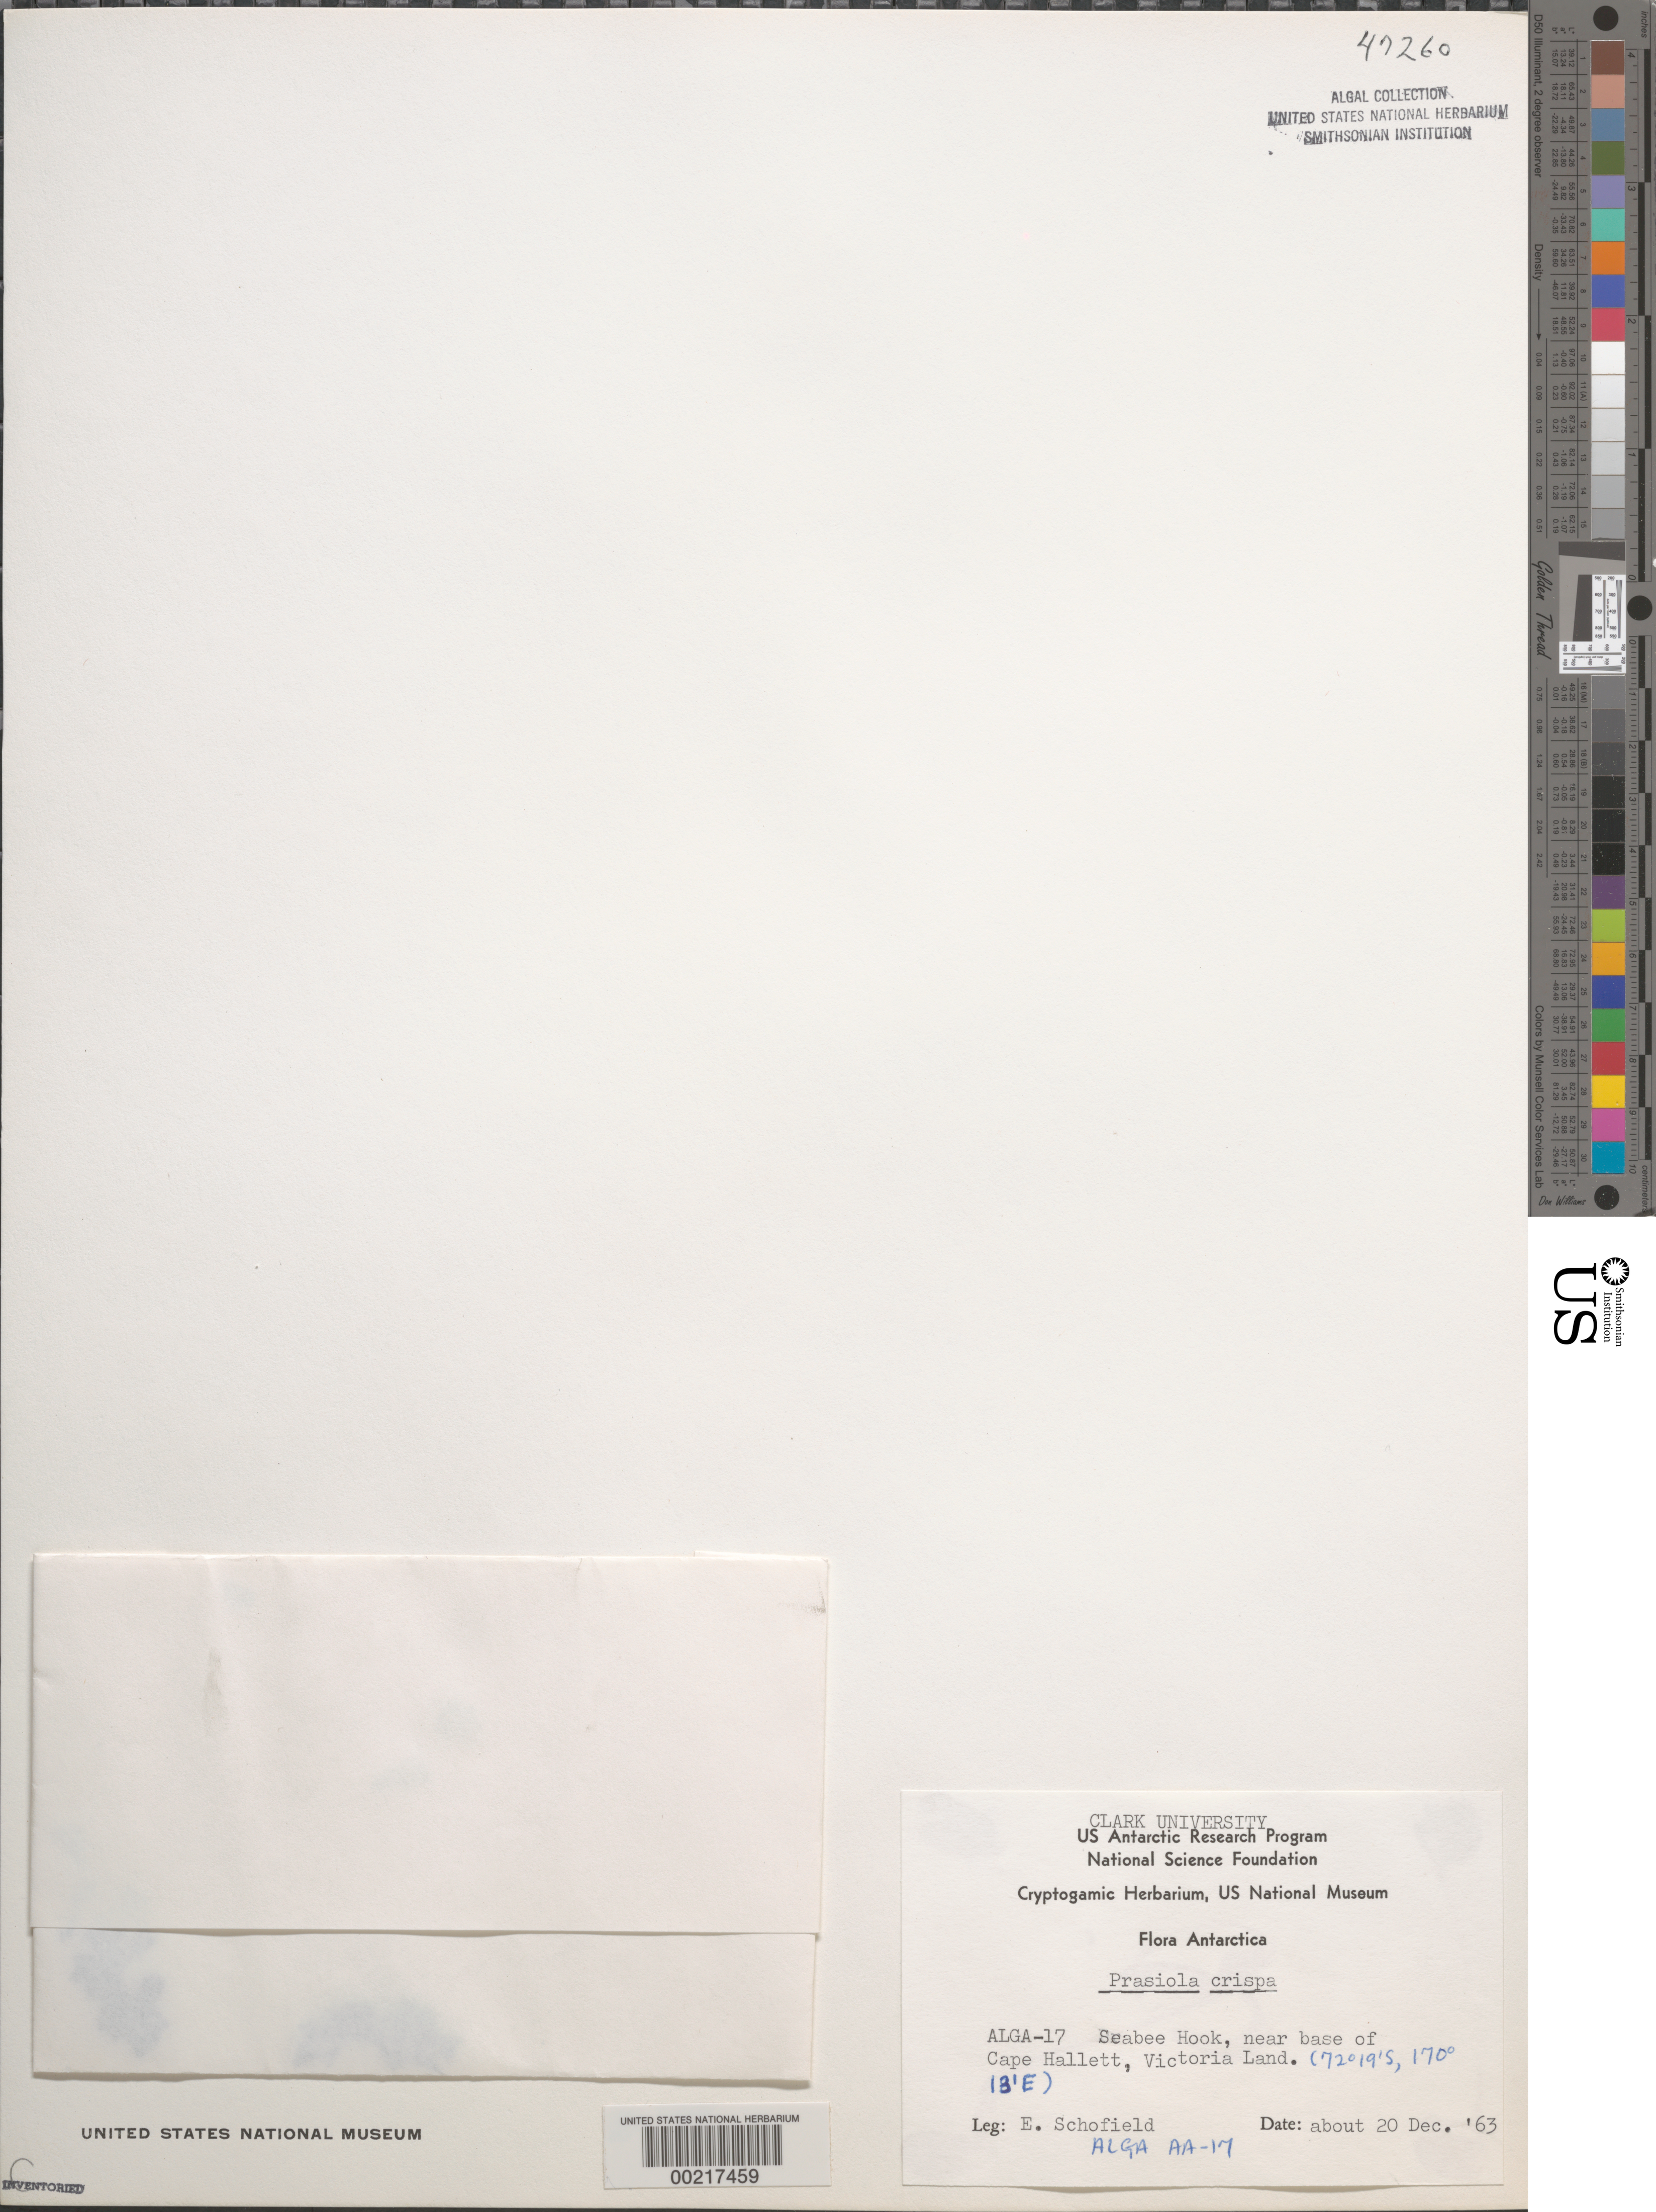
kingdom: Plantae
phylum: Chlorophyta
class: Trebouxiophyceae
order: Prasiolales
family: Prasiolaceae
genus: Prasiola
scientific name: Prasiola crispa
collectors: E. Schofield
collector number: Alga Aa-17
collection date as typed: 20 Dec 1963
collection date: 1963-12-20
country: Antarctica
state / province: Victoria Land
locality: Seabee Hook, Cape Hallett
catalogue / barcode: US 47260